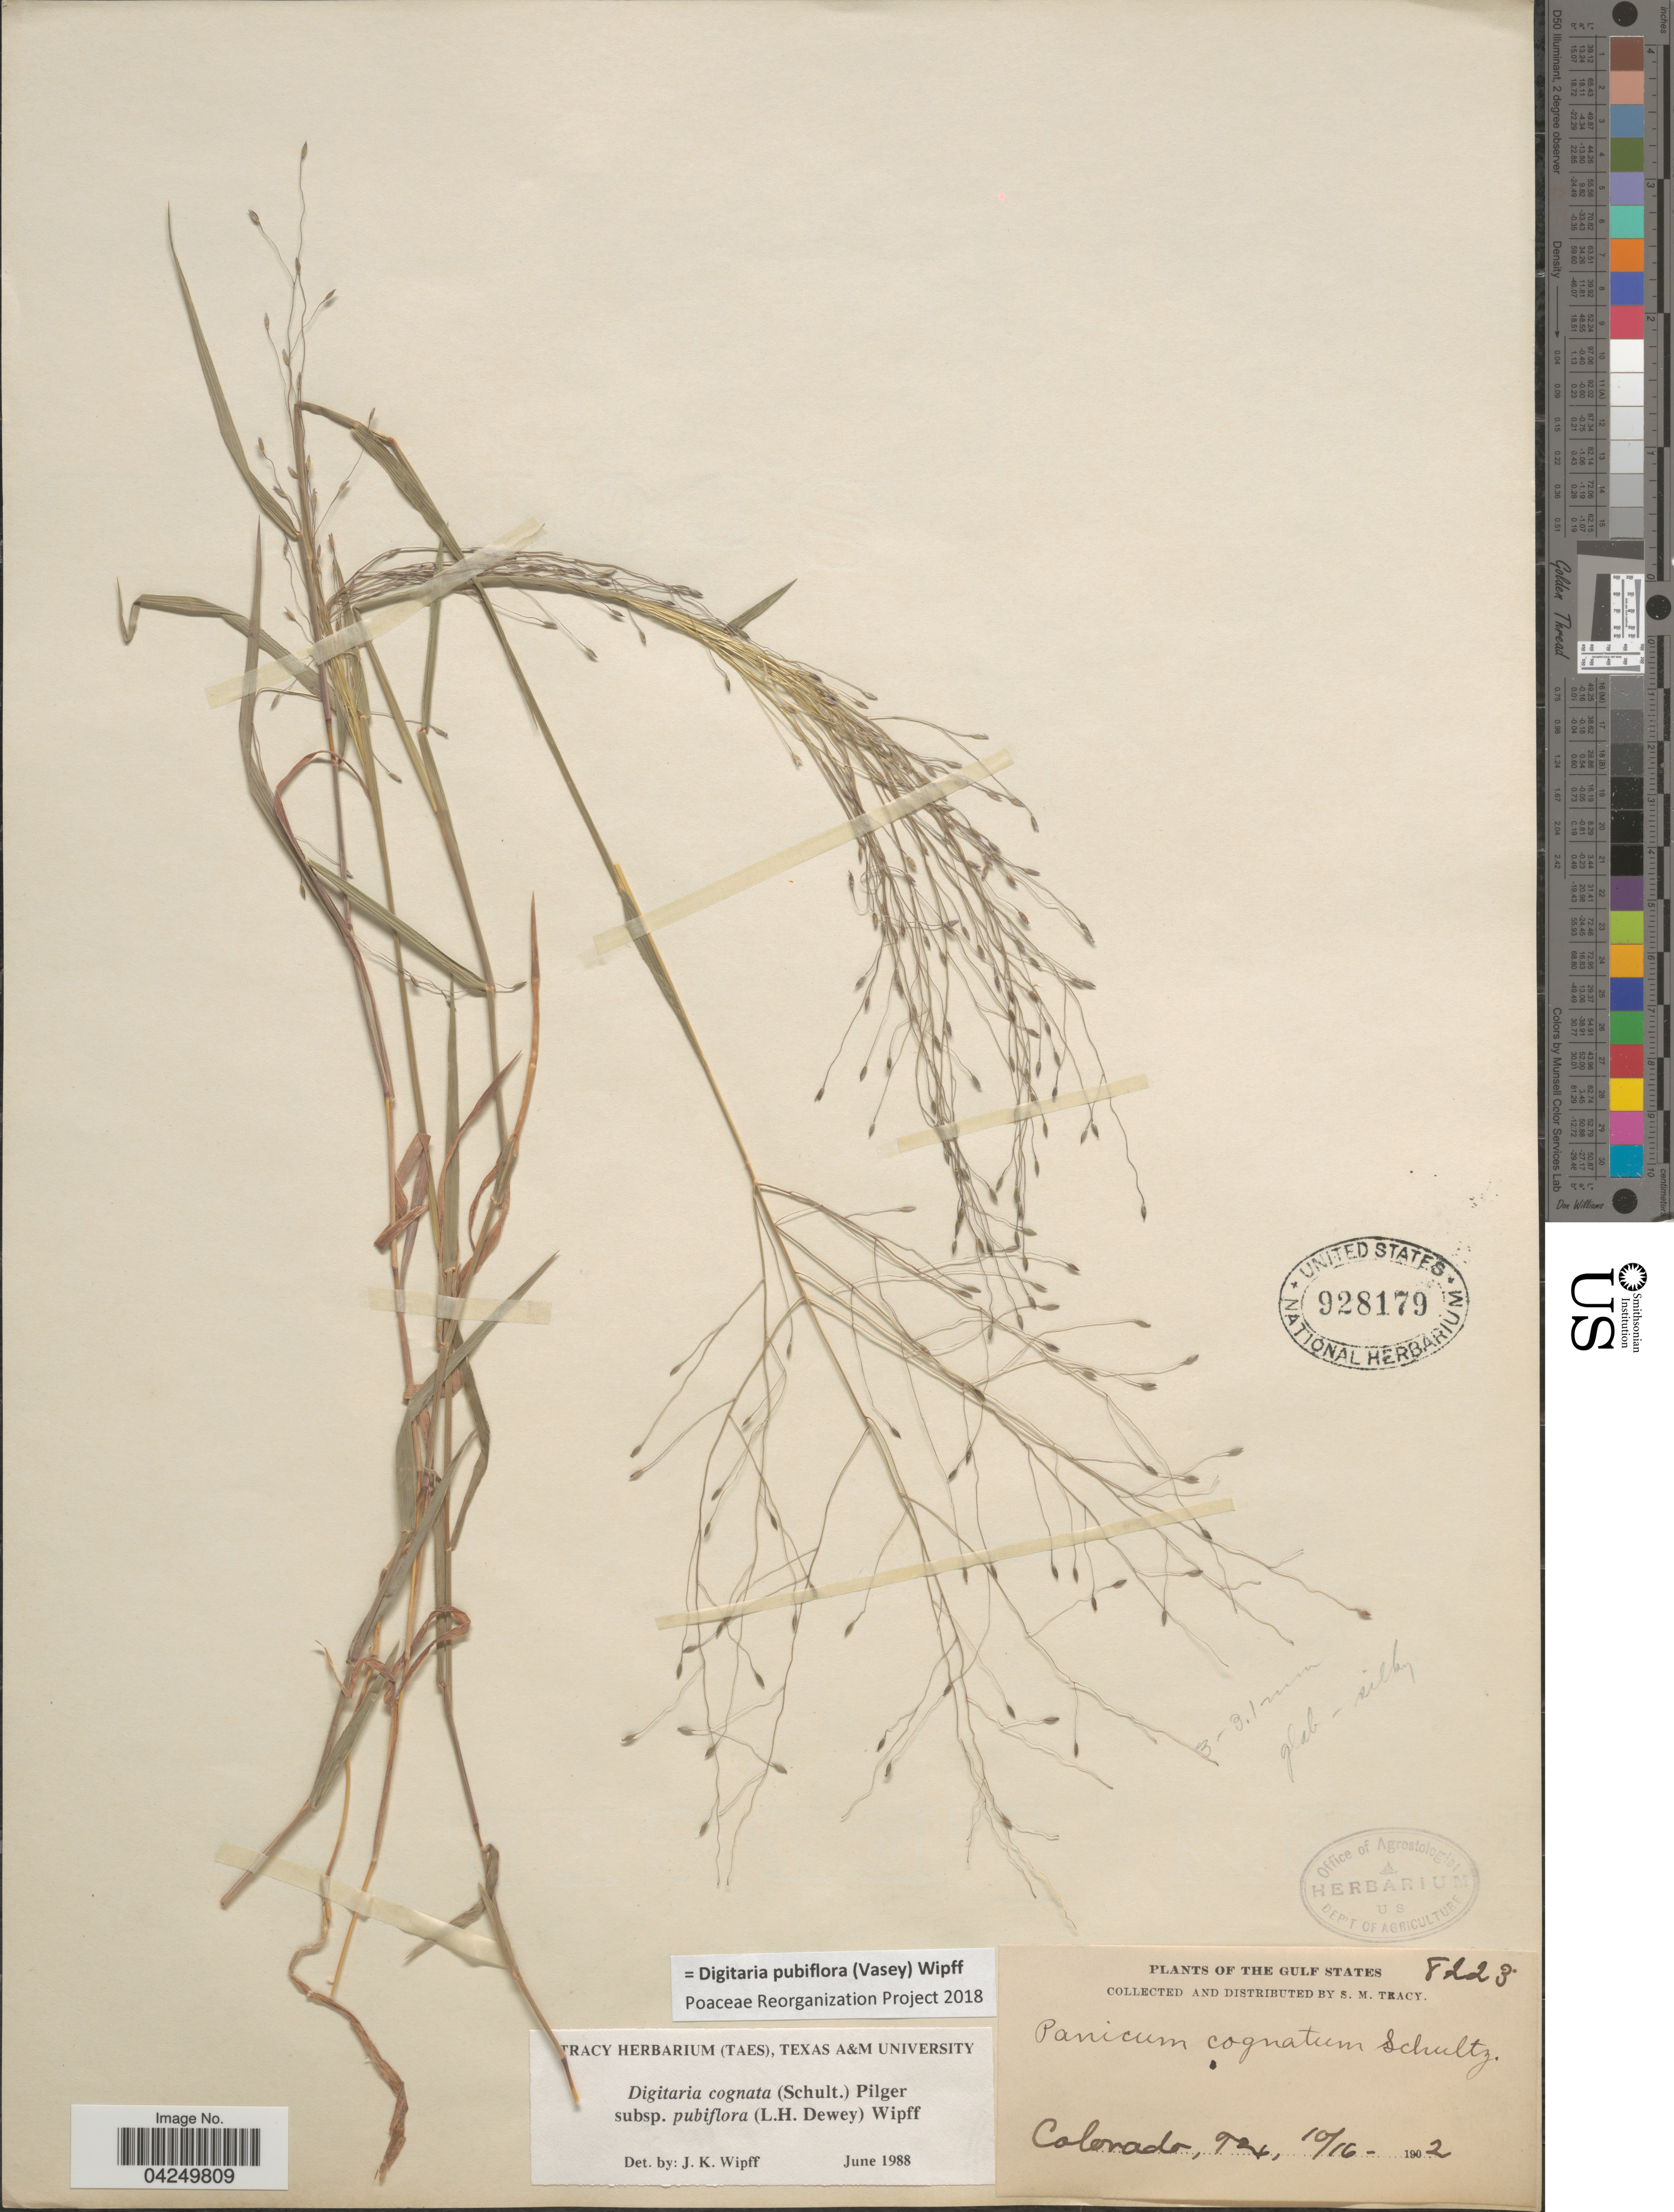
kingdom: Plantae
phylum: Tracheophyta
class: Liliopsida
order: Poales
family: Poaceae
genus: Digitaria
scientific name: Digitaria pubiflora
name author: (Vasey) Wipff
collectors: S. M. Tracy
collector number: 8223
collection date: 1902-10-16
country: United States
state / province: Texas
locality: Gulf States. Colorado.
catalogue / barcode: US 928179